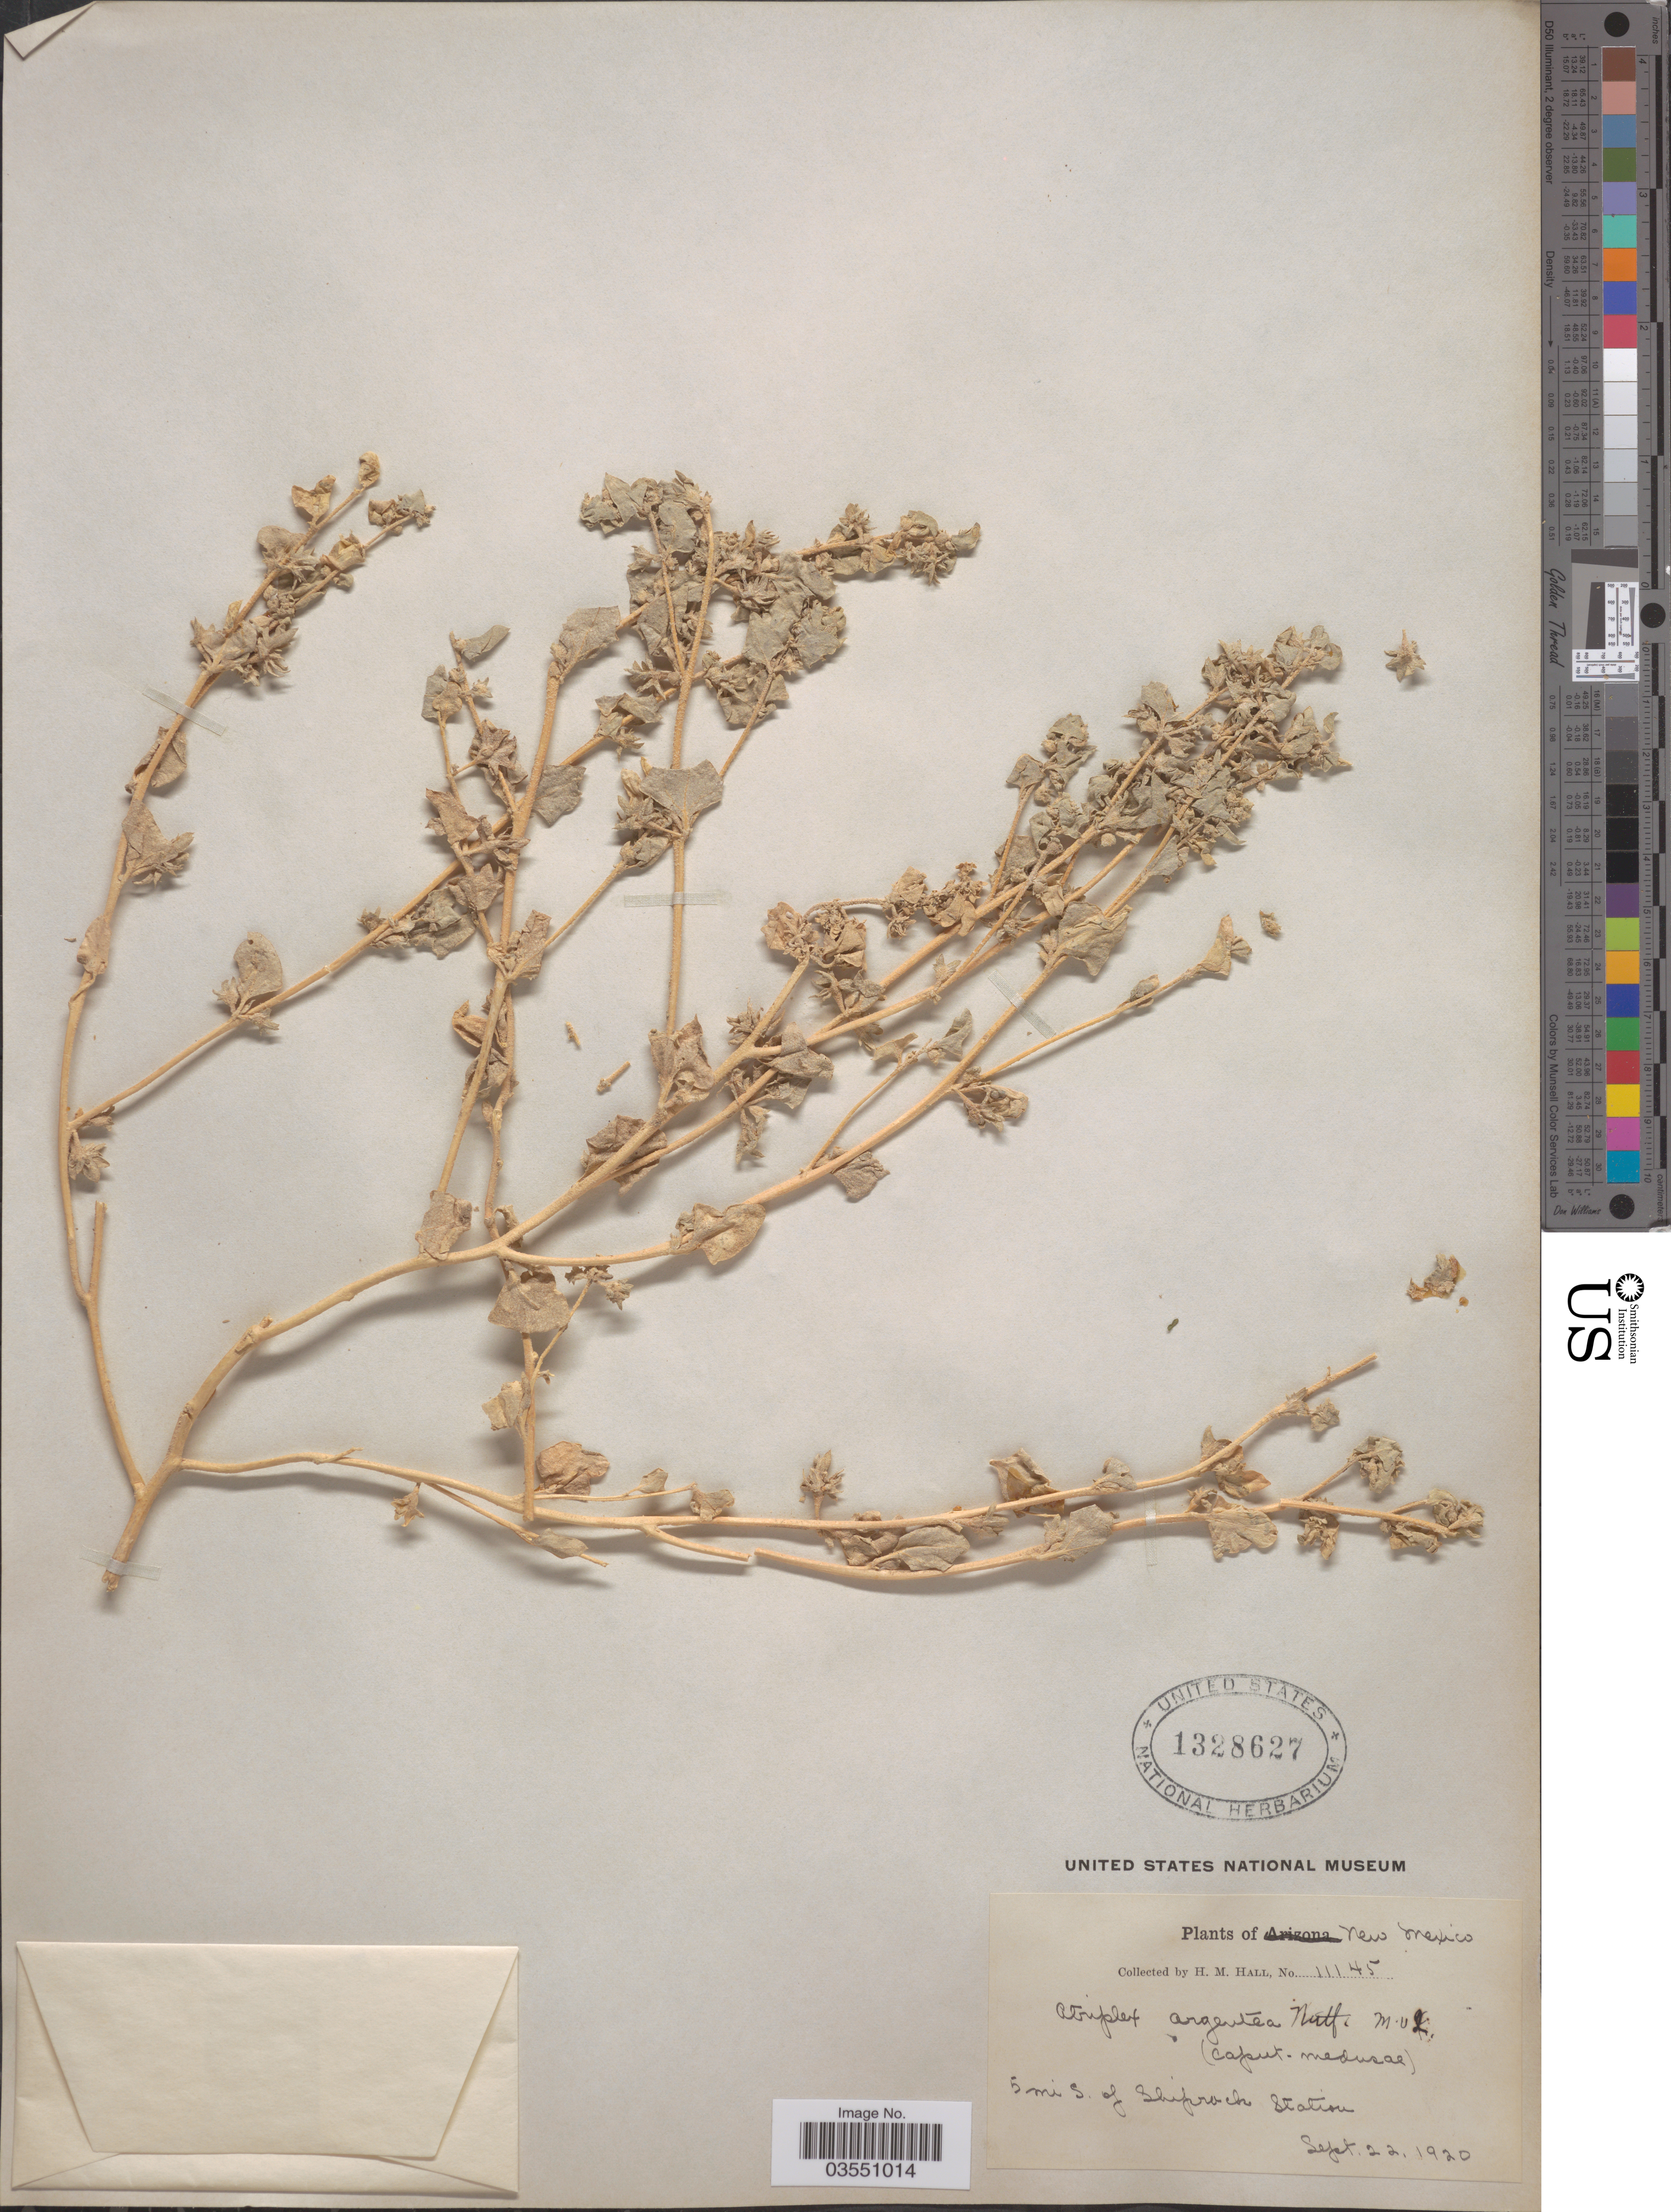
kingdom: Plantae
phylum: Tracheophyta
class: Magnoliopsida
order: Caryophyllales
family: Amaranthaceae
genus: Atriplex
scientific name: Atriplex argentea var. expansa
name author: (S. Watson) S.L. Welsh & Reveal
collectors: H. M. Hall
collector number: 11145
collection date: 1920-09-22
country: United States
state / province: New Mexico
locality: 5 mi S. of Shiprock Station.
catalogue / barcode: US 1328627